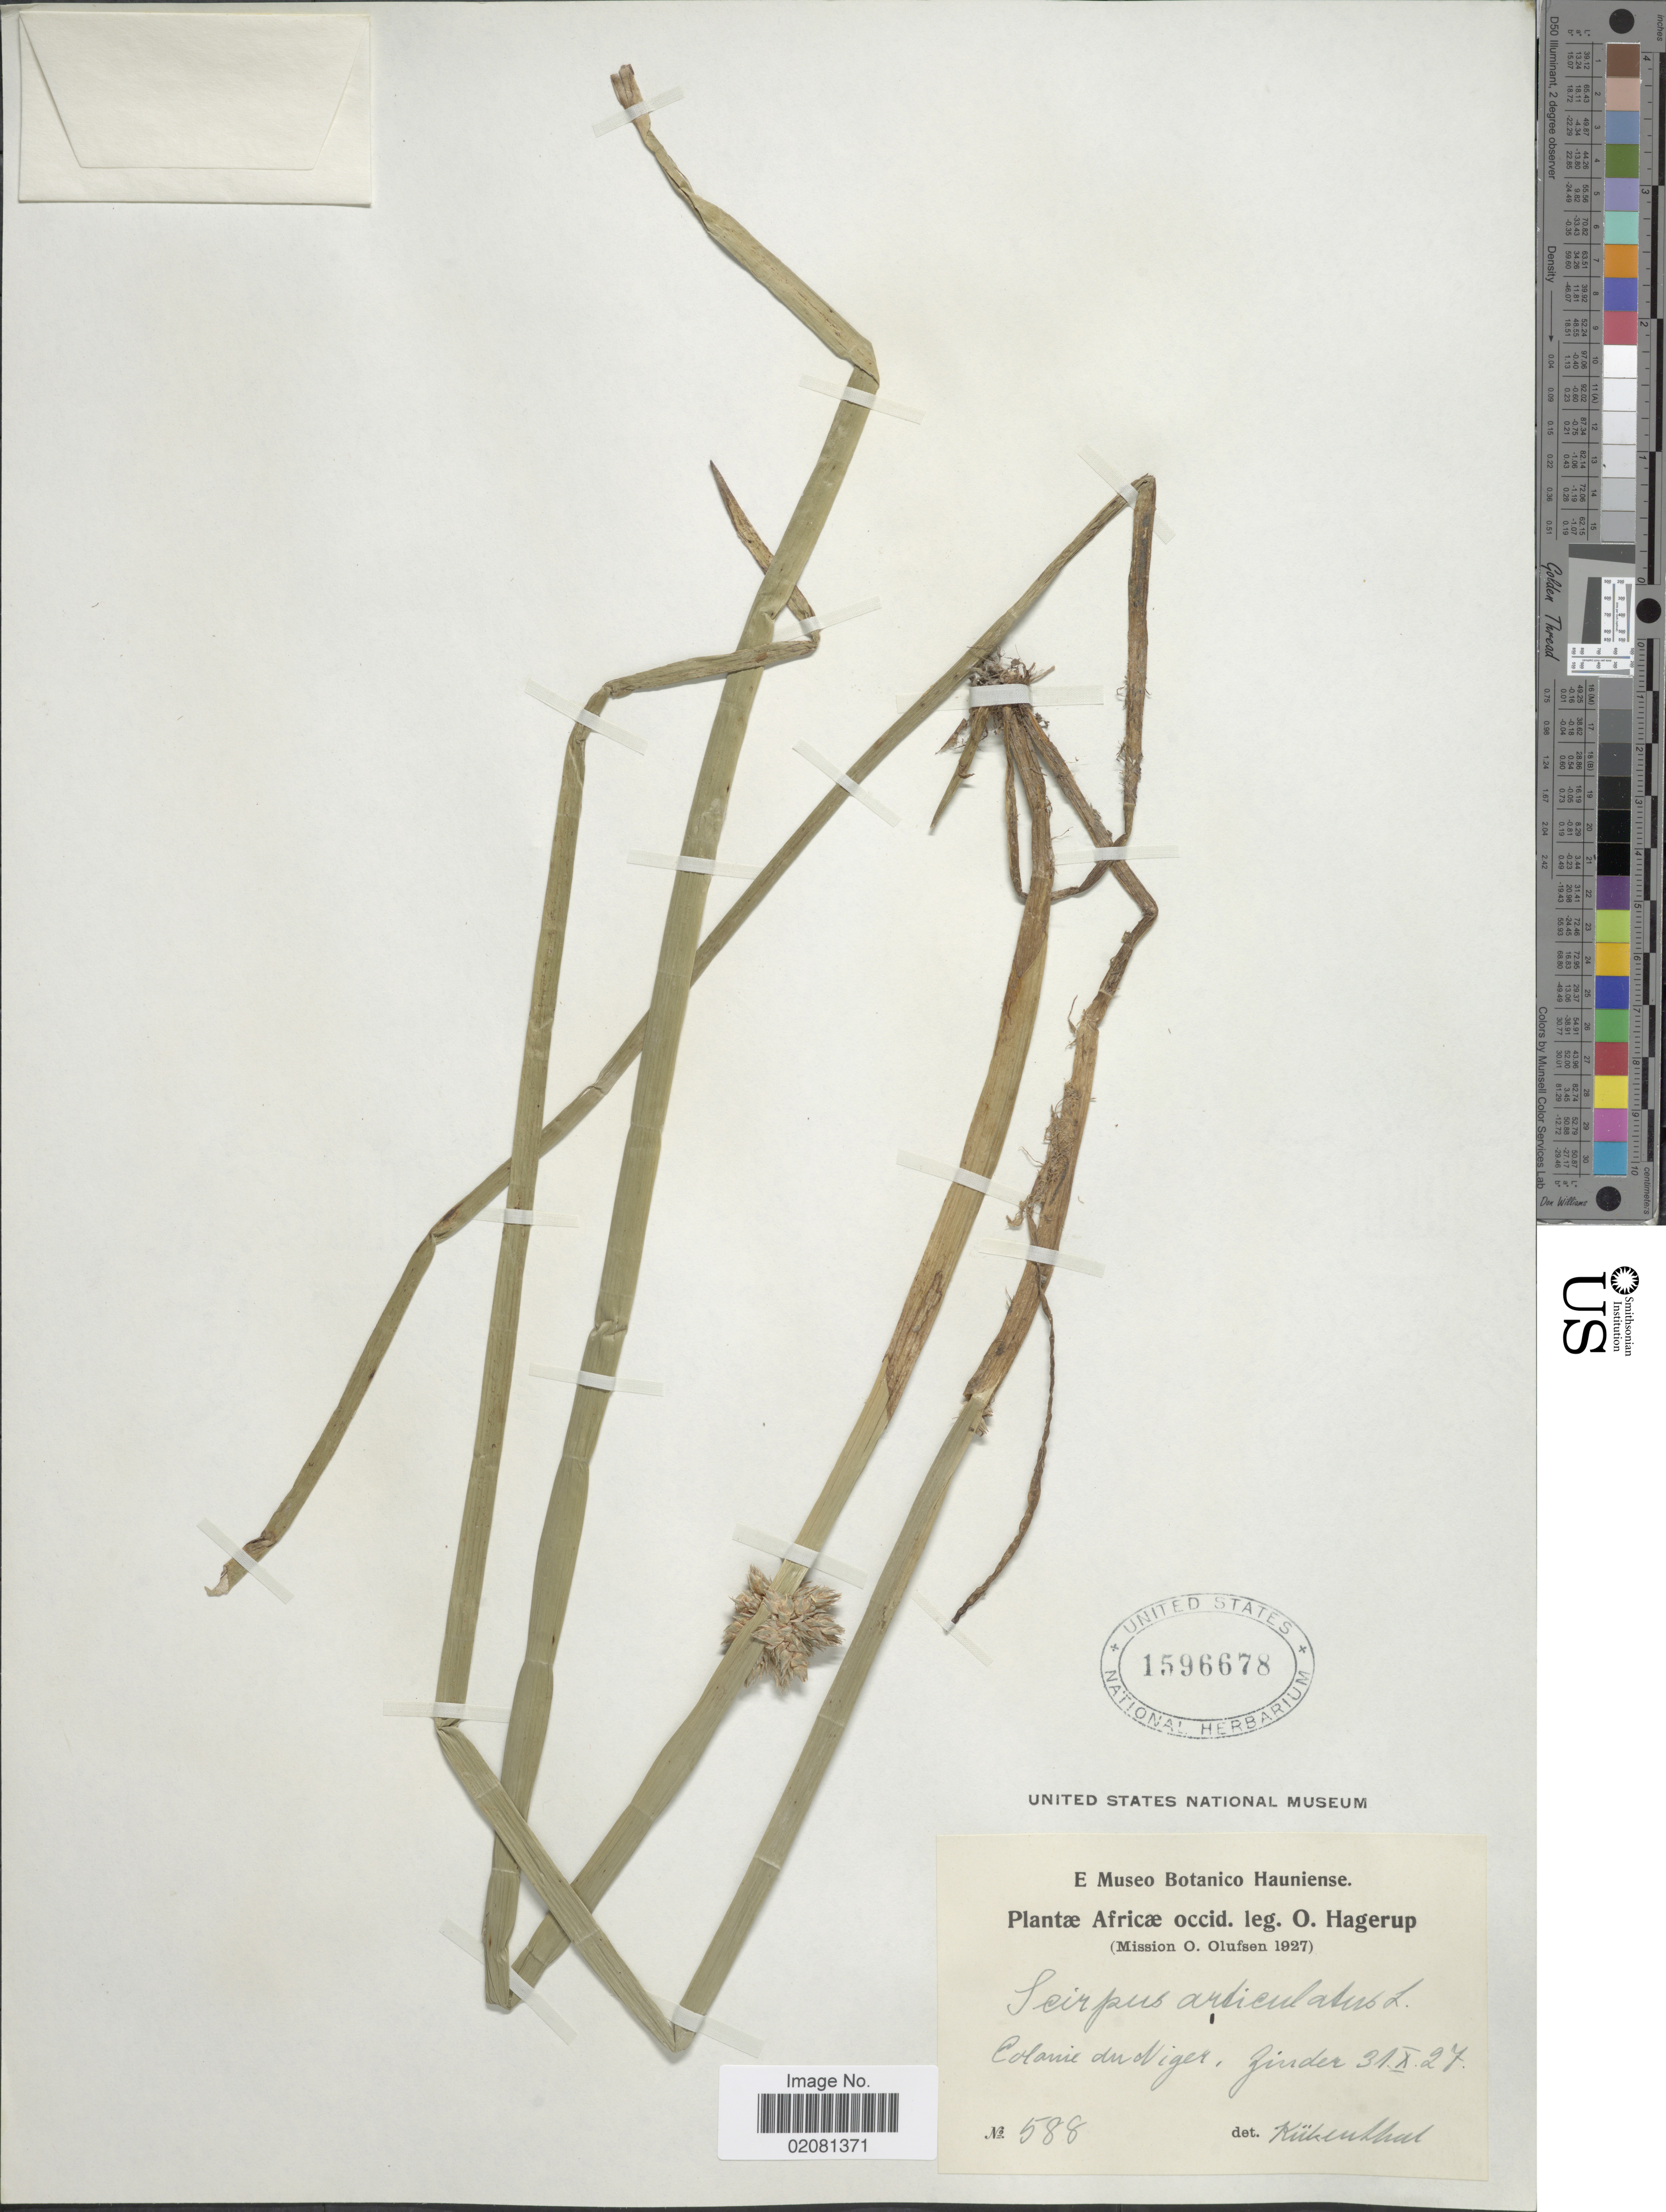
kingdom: Plantae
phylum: Tracheophyta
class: Liliopsida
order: Poales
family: Cyperaceae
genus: Schoenoplectus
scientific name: Schoenoplectus articulatus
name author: (L.) Palla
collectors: O. Hagerup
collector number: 588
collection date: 1927-10-31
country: Niger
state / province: Zinder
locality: Africae occid., Colonie du Niger, Zinder.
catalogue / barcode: US 1596678